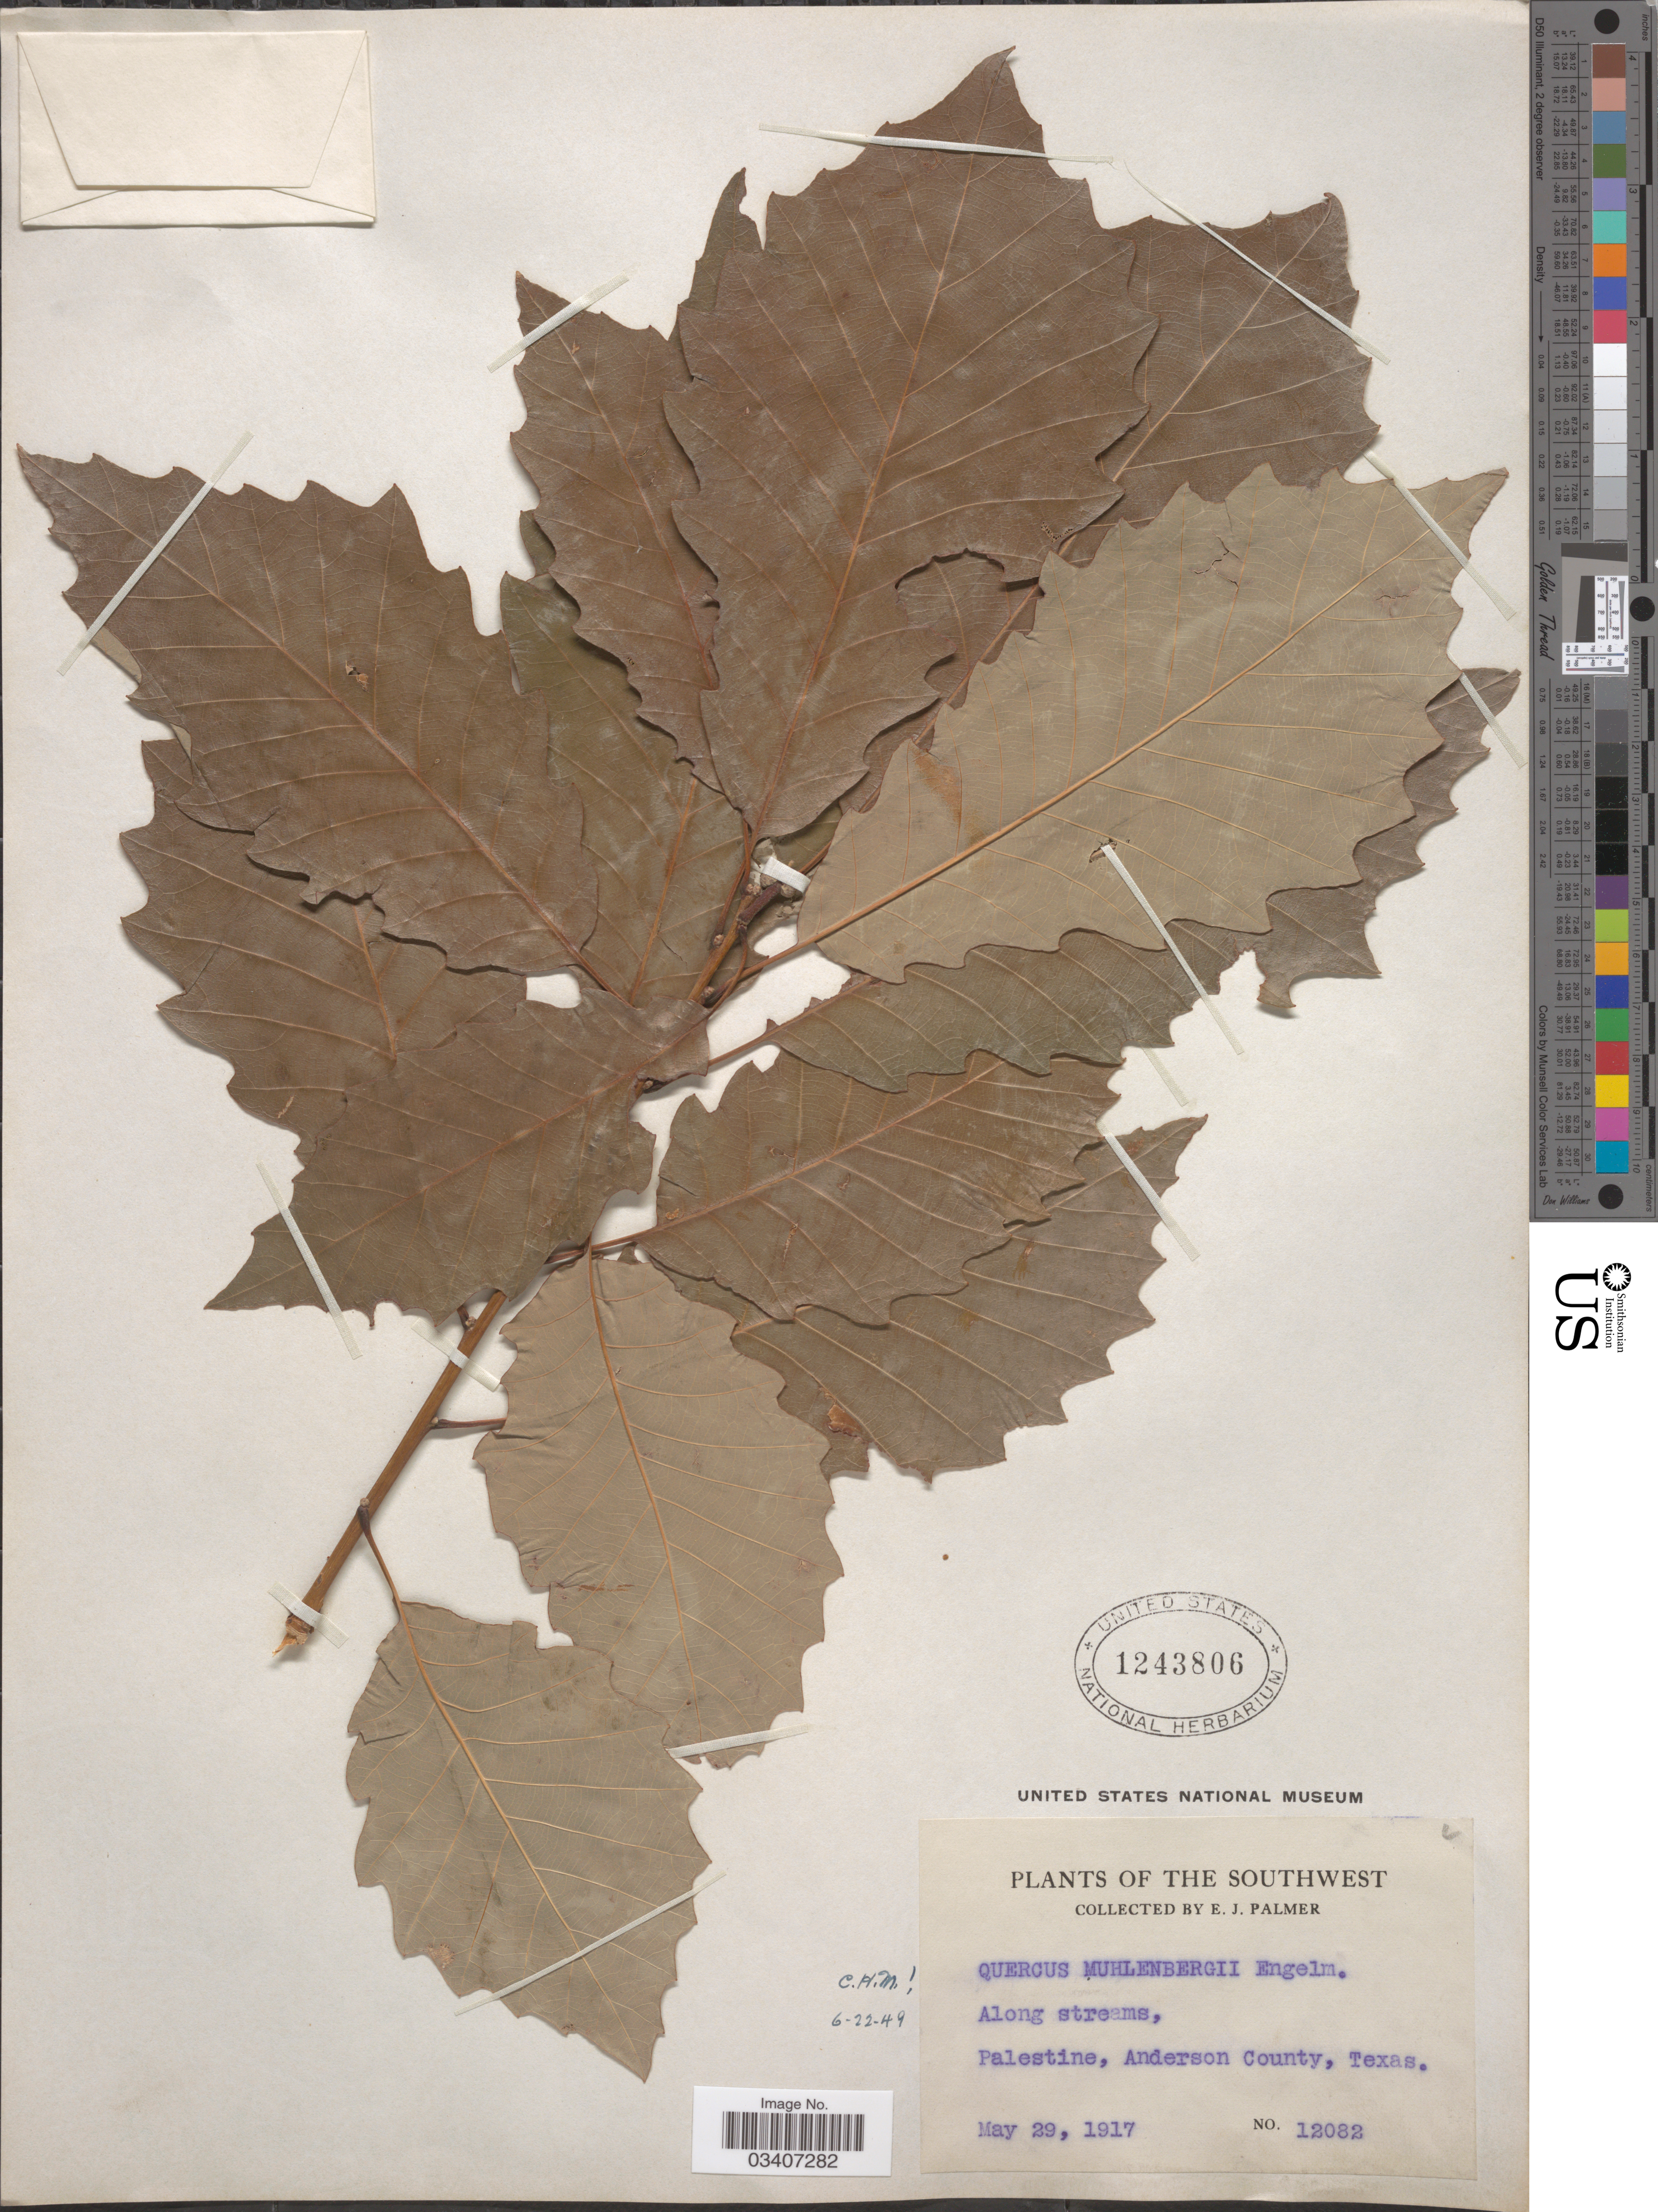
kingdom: Plantae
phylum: Tracheophyta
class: Magnoliopsida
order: Fagales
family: Fagaceae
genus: Quercus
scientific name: Quercus muehlenbergii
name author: Engelm.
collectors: E. J. Palmer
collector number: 12082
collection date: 1917-05-29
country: United States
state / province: Texas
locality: The Southwest. Along streams, Palestine, Anderson County.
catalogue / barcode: US 1243806